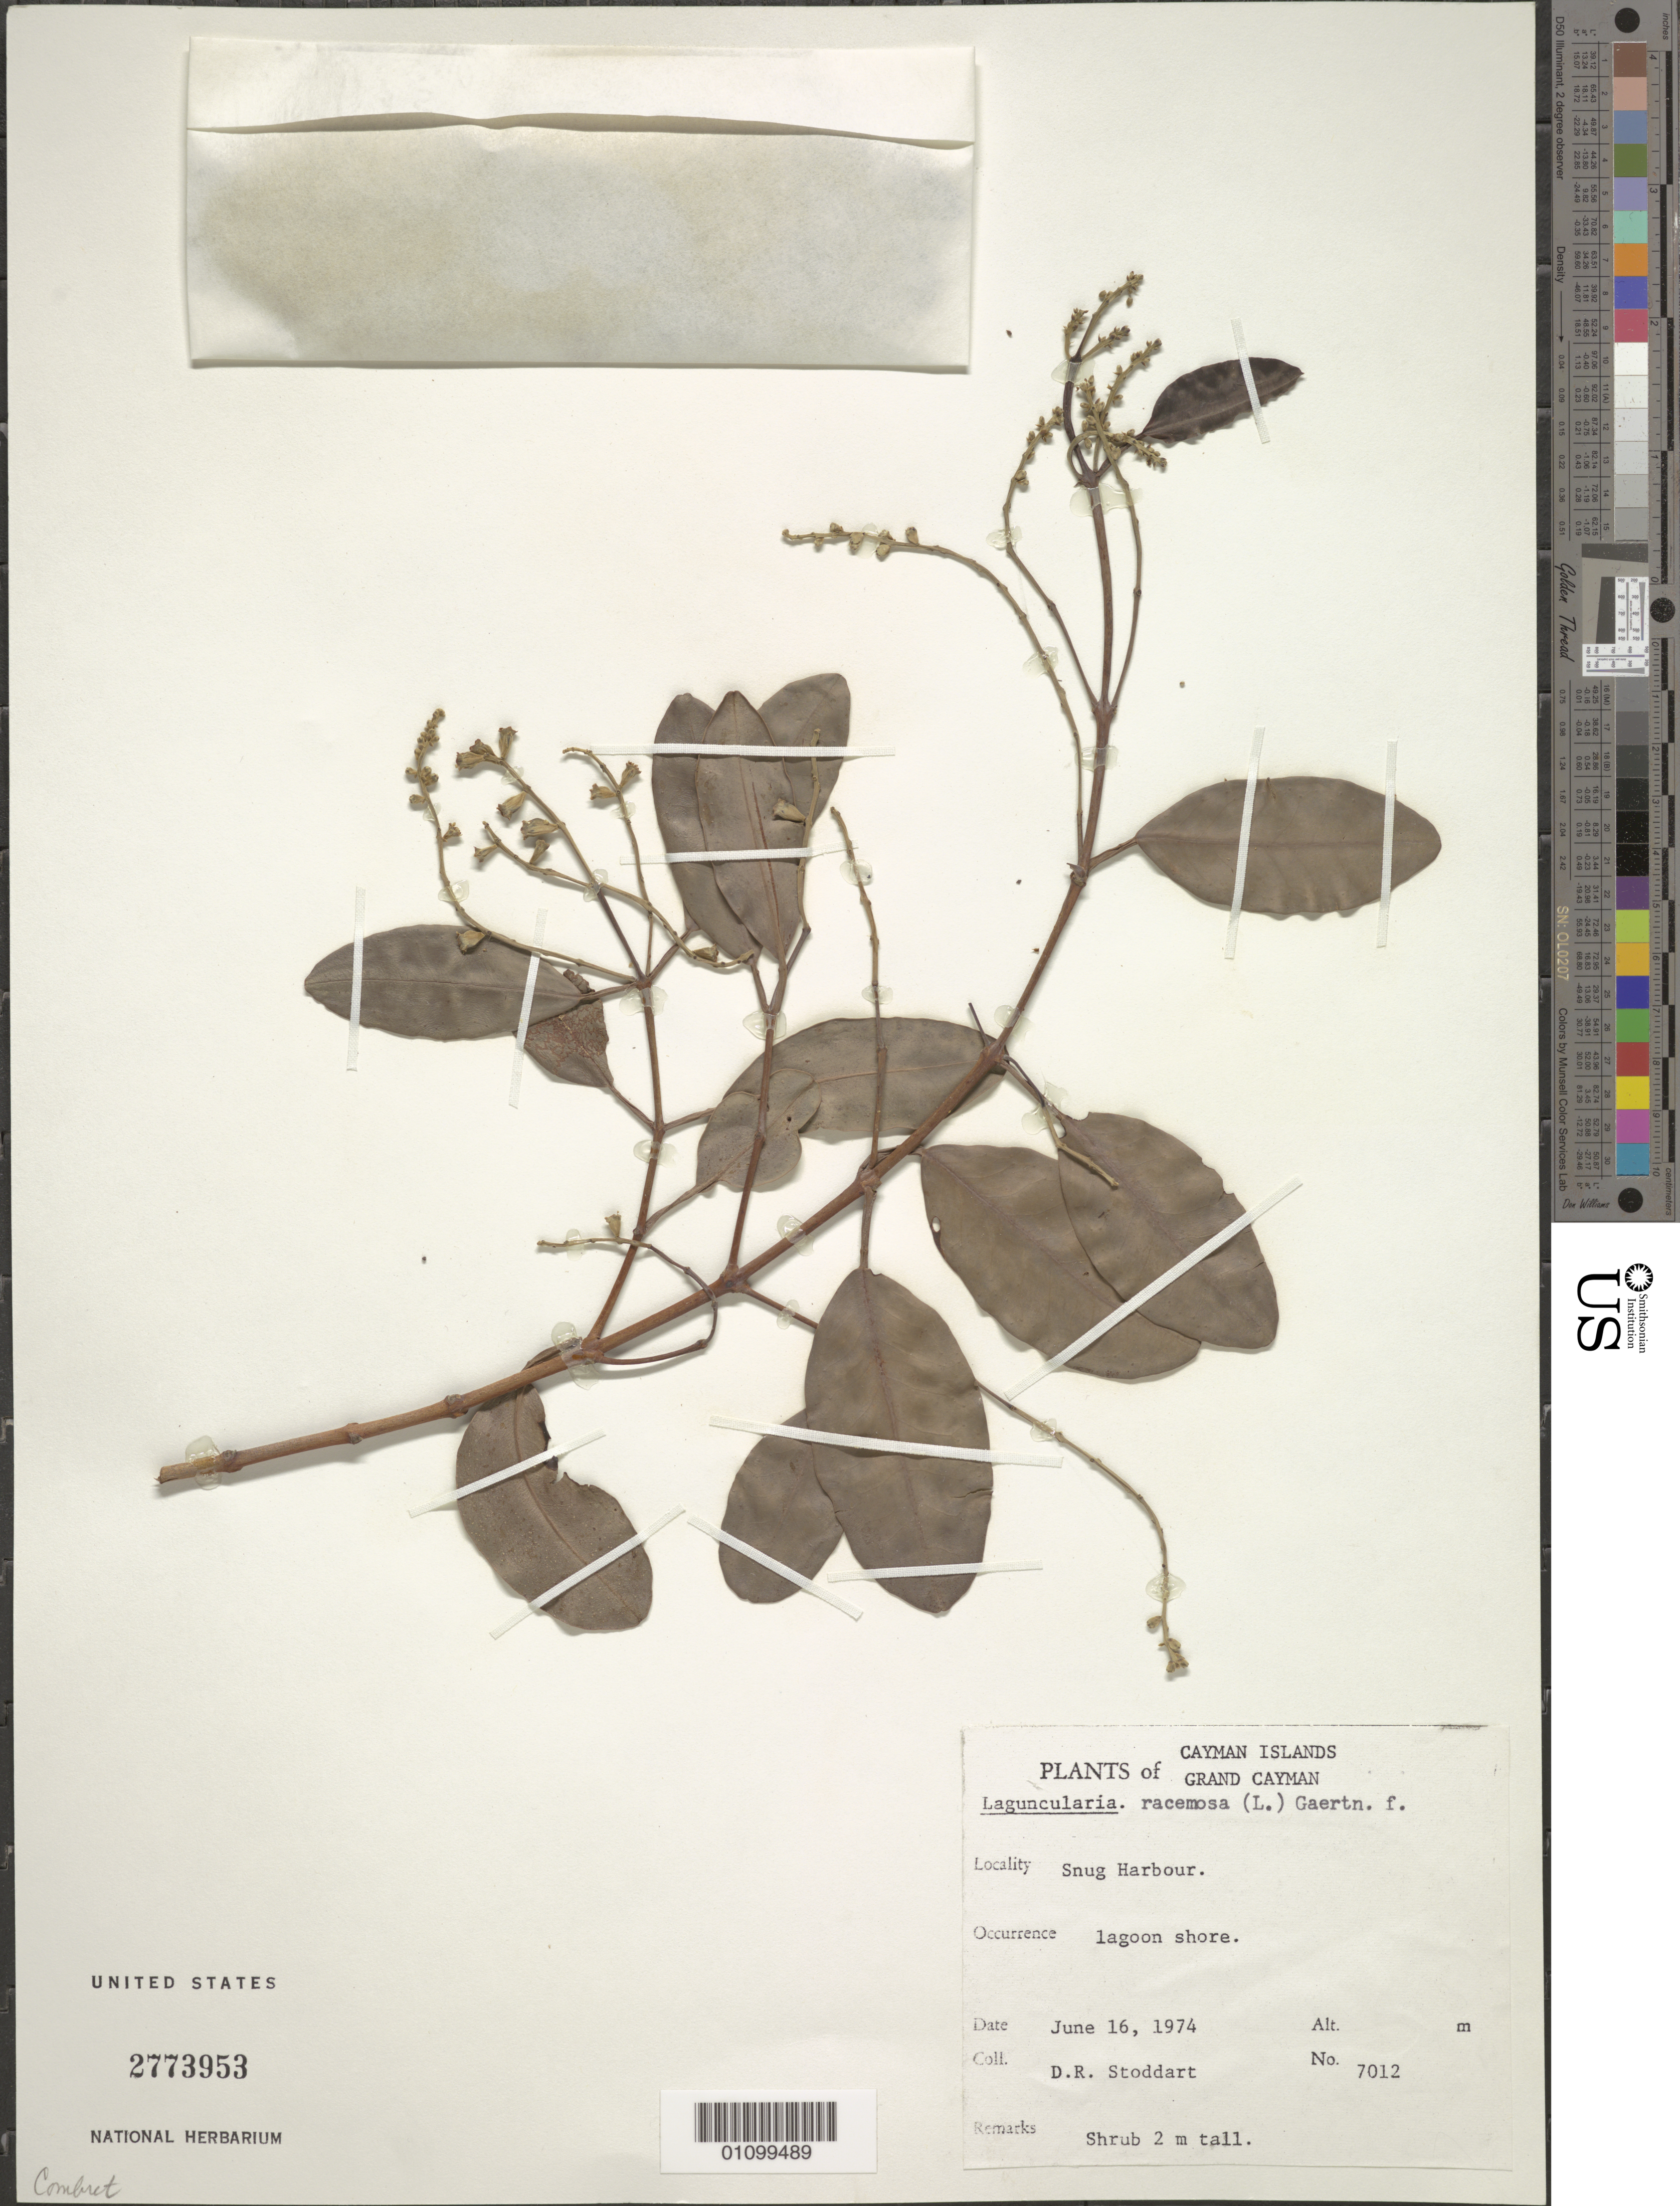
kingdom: Plantae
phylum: Tracheophyta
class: Magnoliopsida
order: Myrtales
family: Combretaceae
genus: Laguncularia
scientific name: Laguncularia racemosa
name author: (L.) C.F. Gaertn.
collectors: D. R. Stoddart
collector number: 7012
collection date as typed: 16 Jun 1974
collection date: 1974-06-16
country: Cayman Islands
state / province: Georgetown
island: Grand Cayman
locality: Sung Harbour. Lagoon shore.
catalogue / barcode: US 2773953